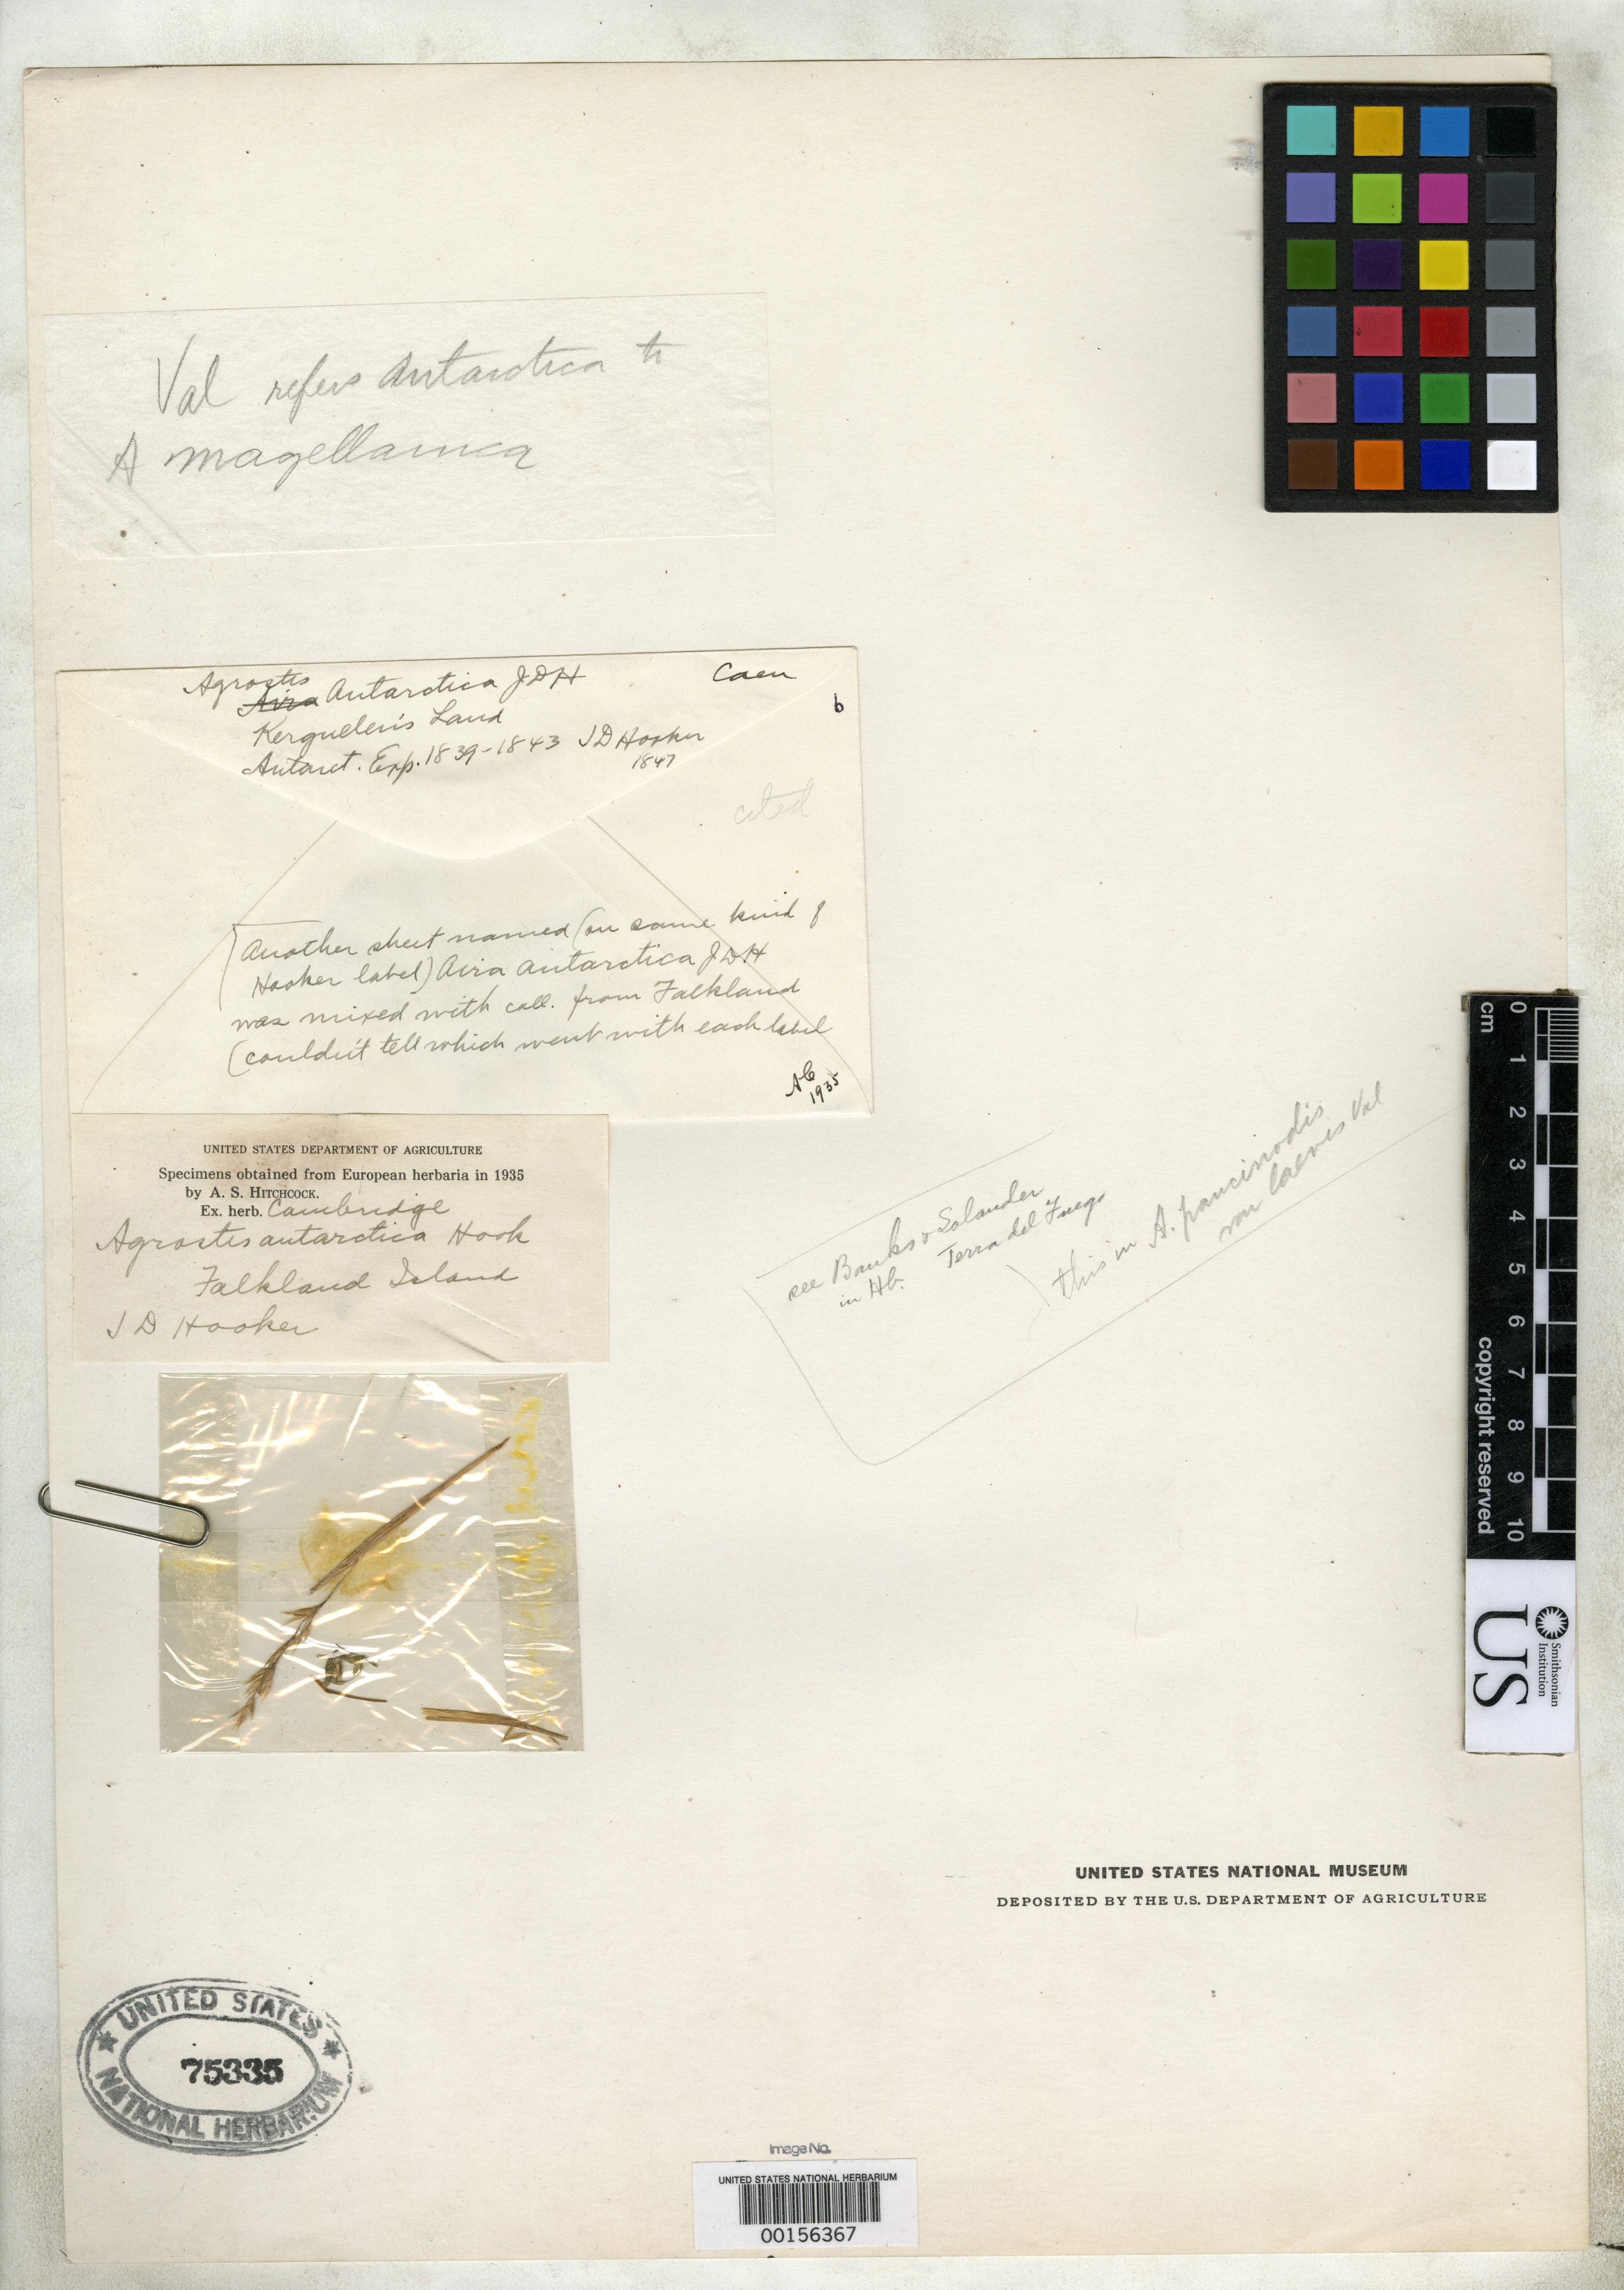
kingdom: Plantae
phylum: Tracheophyta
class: Liliopsida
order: Poales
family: Poaceae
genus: Agrostis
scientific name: Agrostis antarctica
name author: Hook. f.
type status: Type Fragment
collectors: J. D. Hooker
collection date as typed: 1847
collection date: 1847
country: Falkland Islands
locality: Kergueleris Land.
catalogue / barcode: US 75335